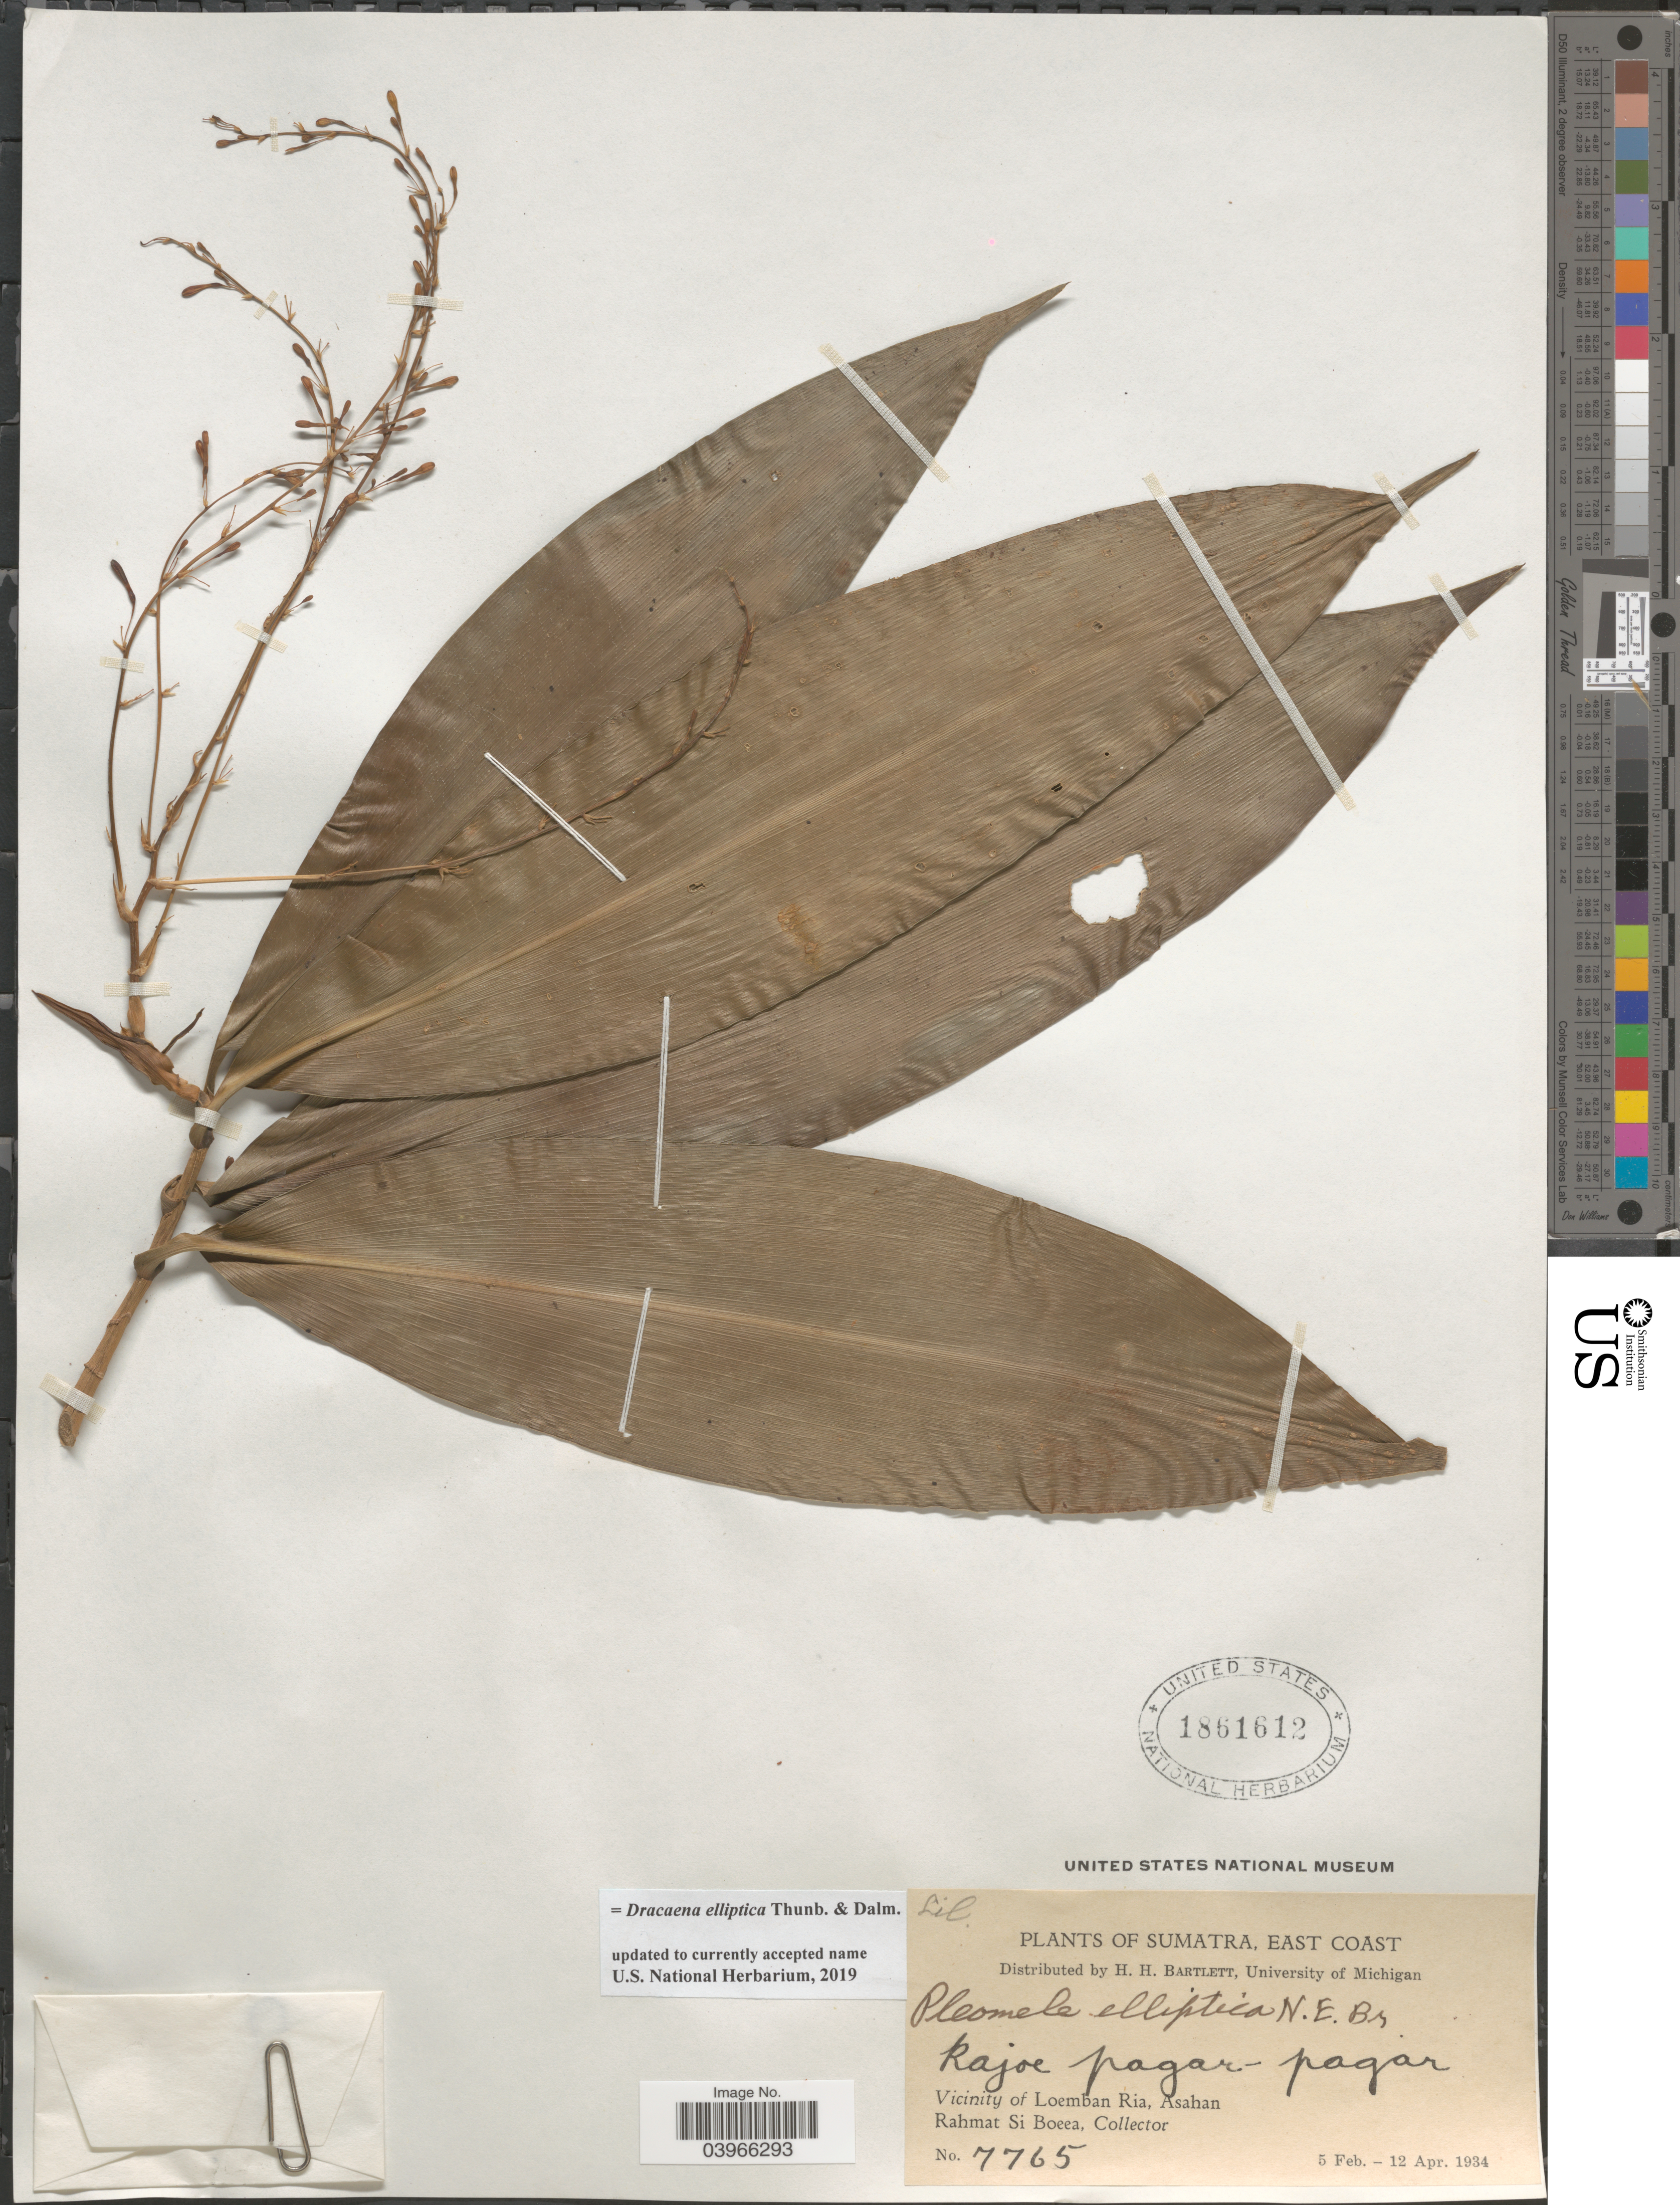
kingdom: Plantae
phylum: Tracheophyta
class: Liliopsida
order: Asparagales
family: Asparagaceae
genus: Dracaena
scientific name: Dracaena elliptica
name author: Thunb.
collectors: Rahmat Si Boeea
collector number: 7765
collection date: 1934-02-05/1934-04-12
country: Indonesia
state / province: Sumatra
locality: East Coast. Vicinity of Loemban Ria, Asahan.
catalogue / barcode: US 1861612